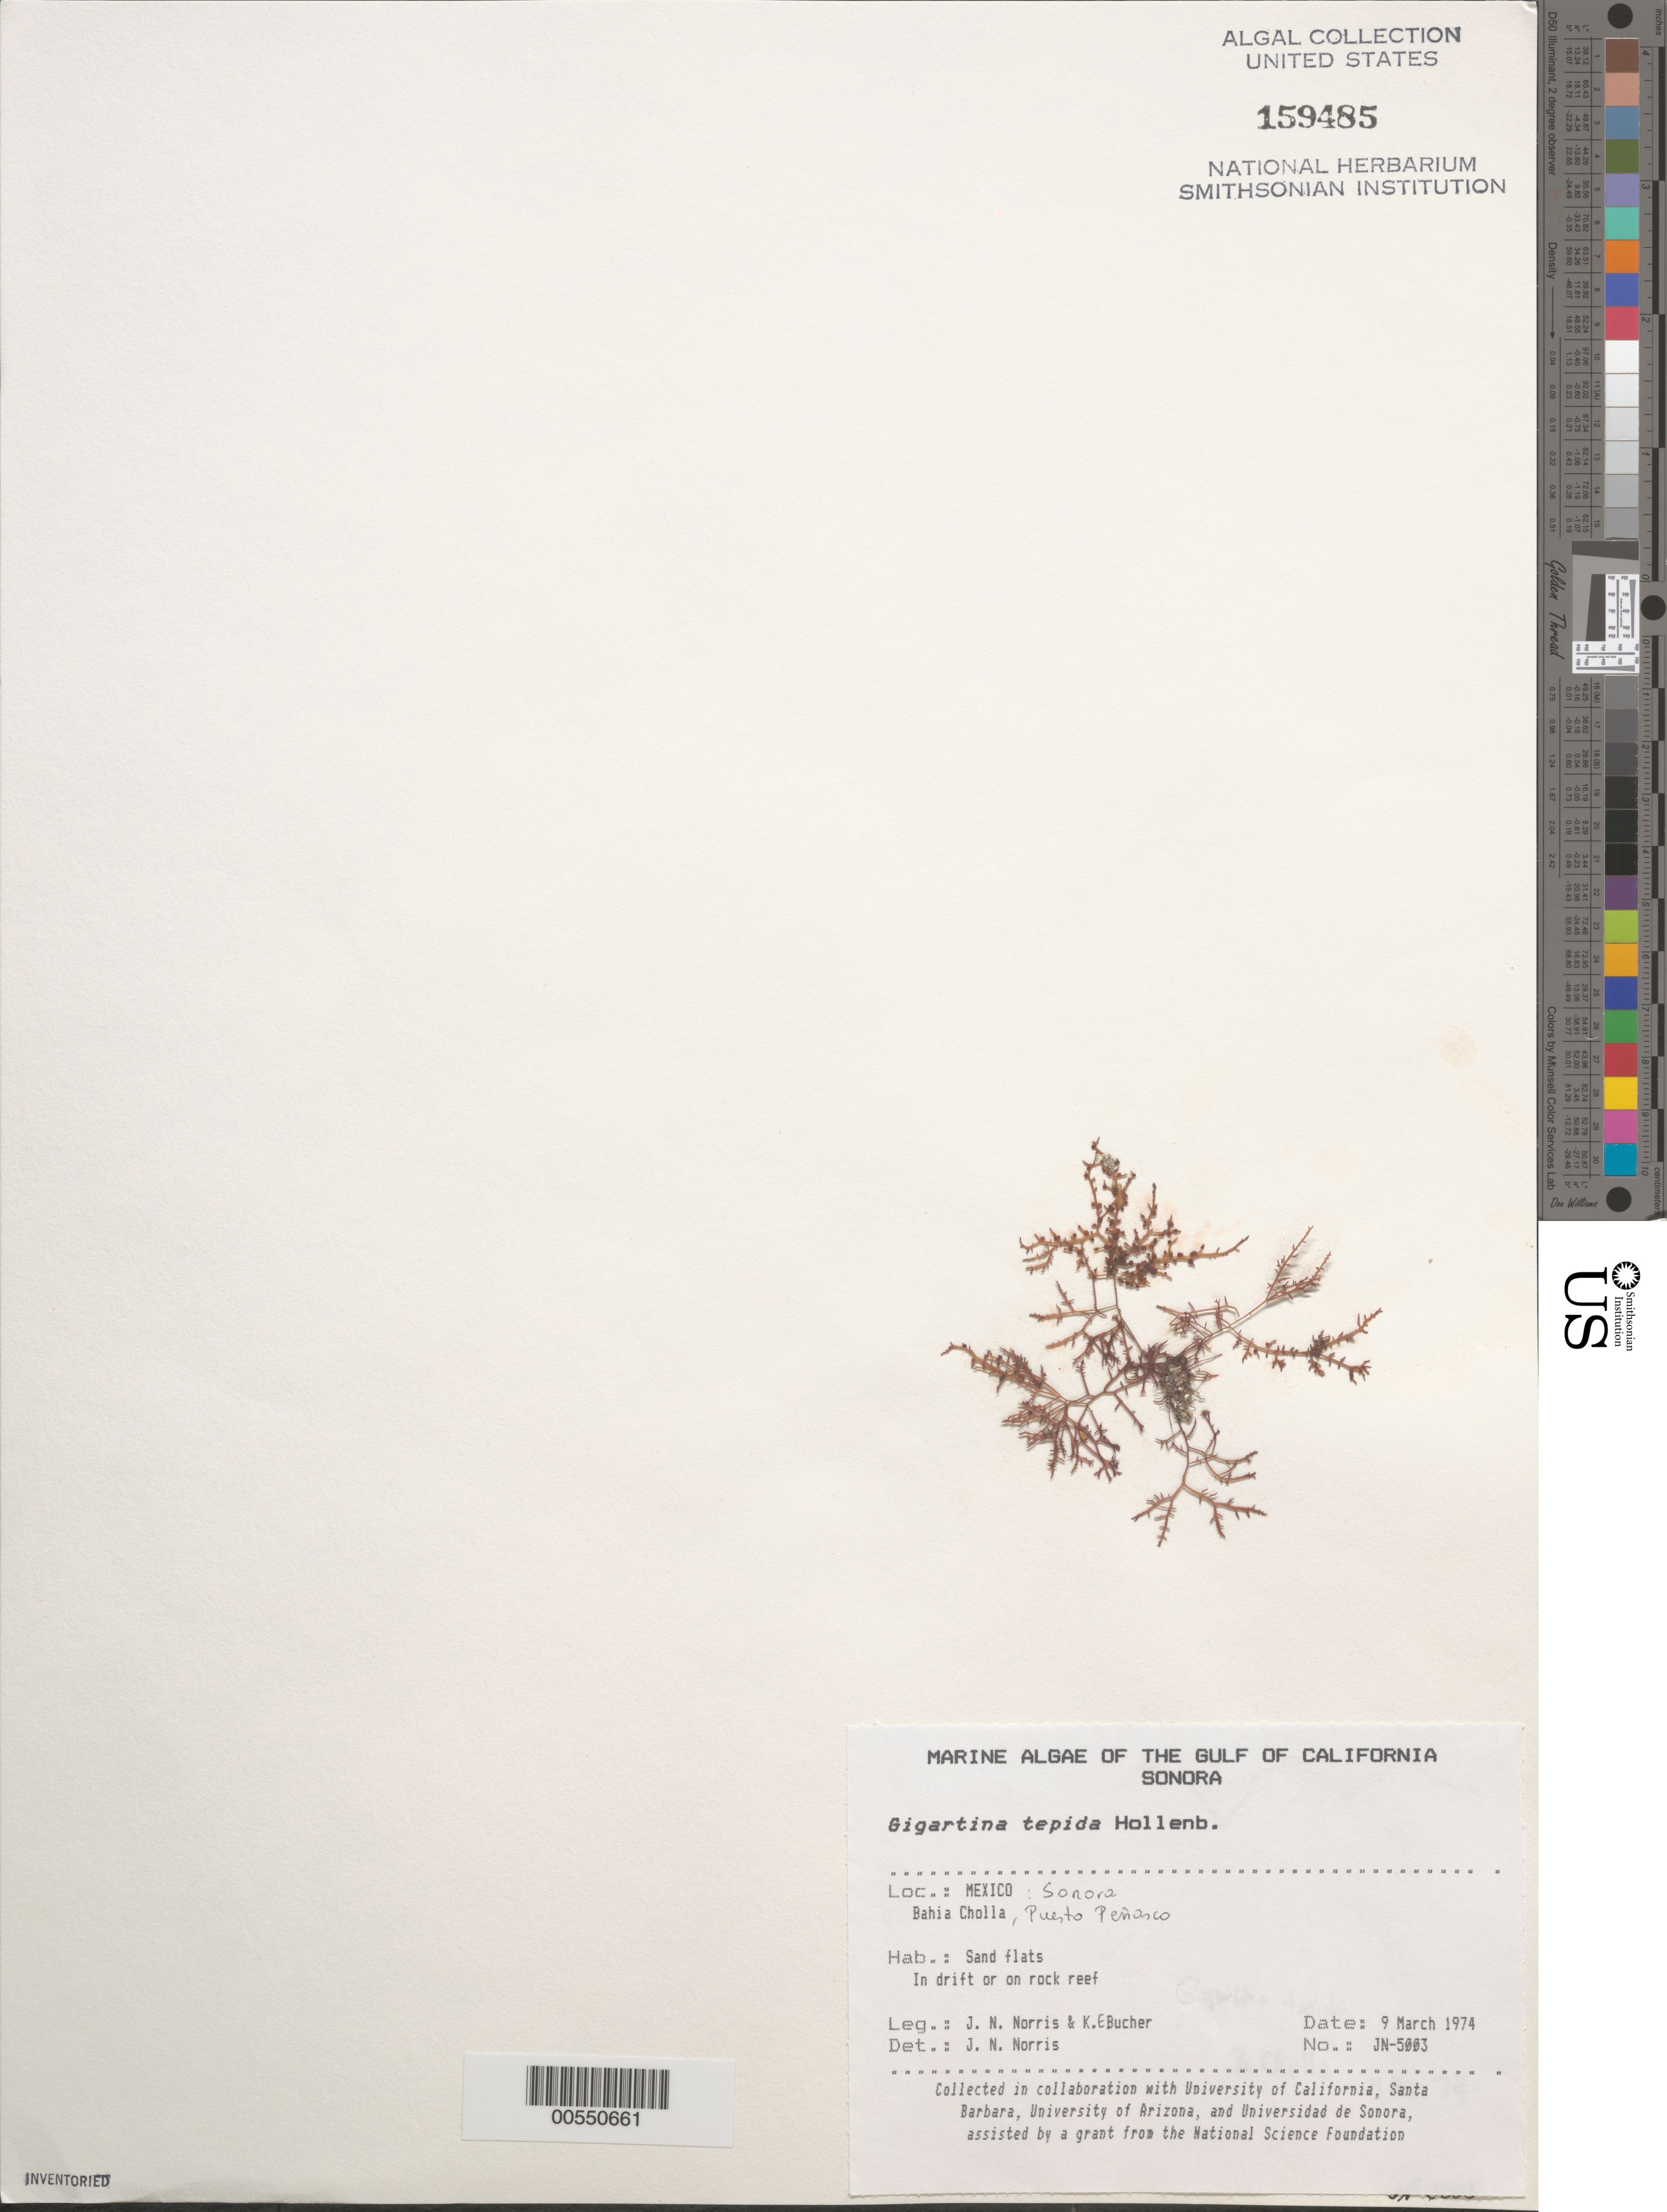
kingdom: Plantae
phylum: Rhodophyta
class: Florideophyceae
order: Gigartinales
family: Gigartinaceae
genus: Chondracanthus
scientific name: Chondracanthus tepidus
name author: (Hollenb.) Guiry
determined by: Algae name updating Project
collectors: J. N. Norris & K. E. Bucher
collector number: JN-5003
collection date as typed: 09 Mar 1974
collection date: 1974-03-09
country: Mexico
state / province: Sonora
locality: Bahia Cholla, Puerto Penasco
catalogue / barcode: US 159485